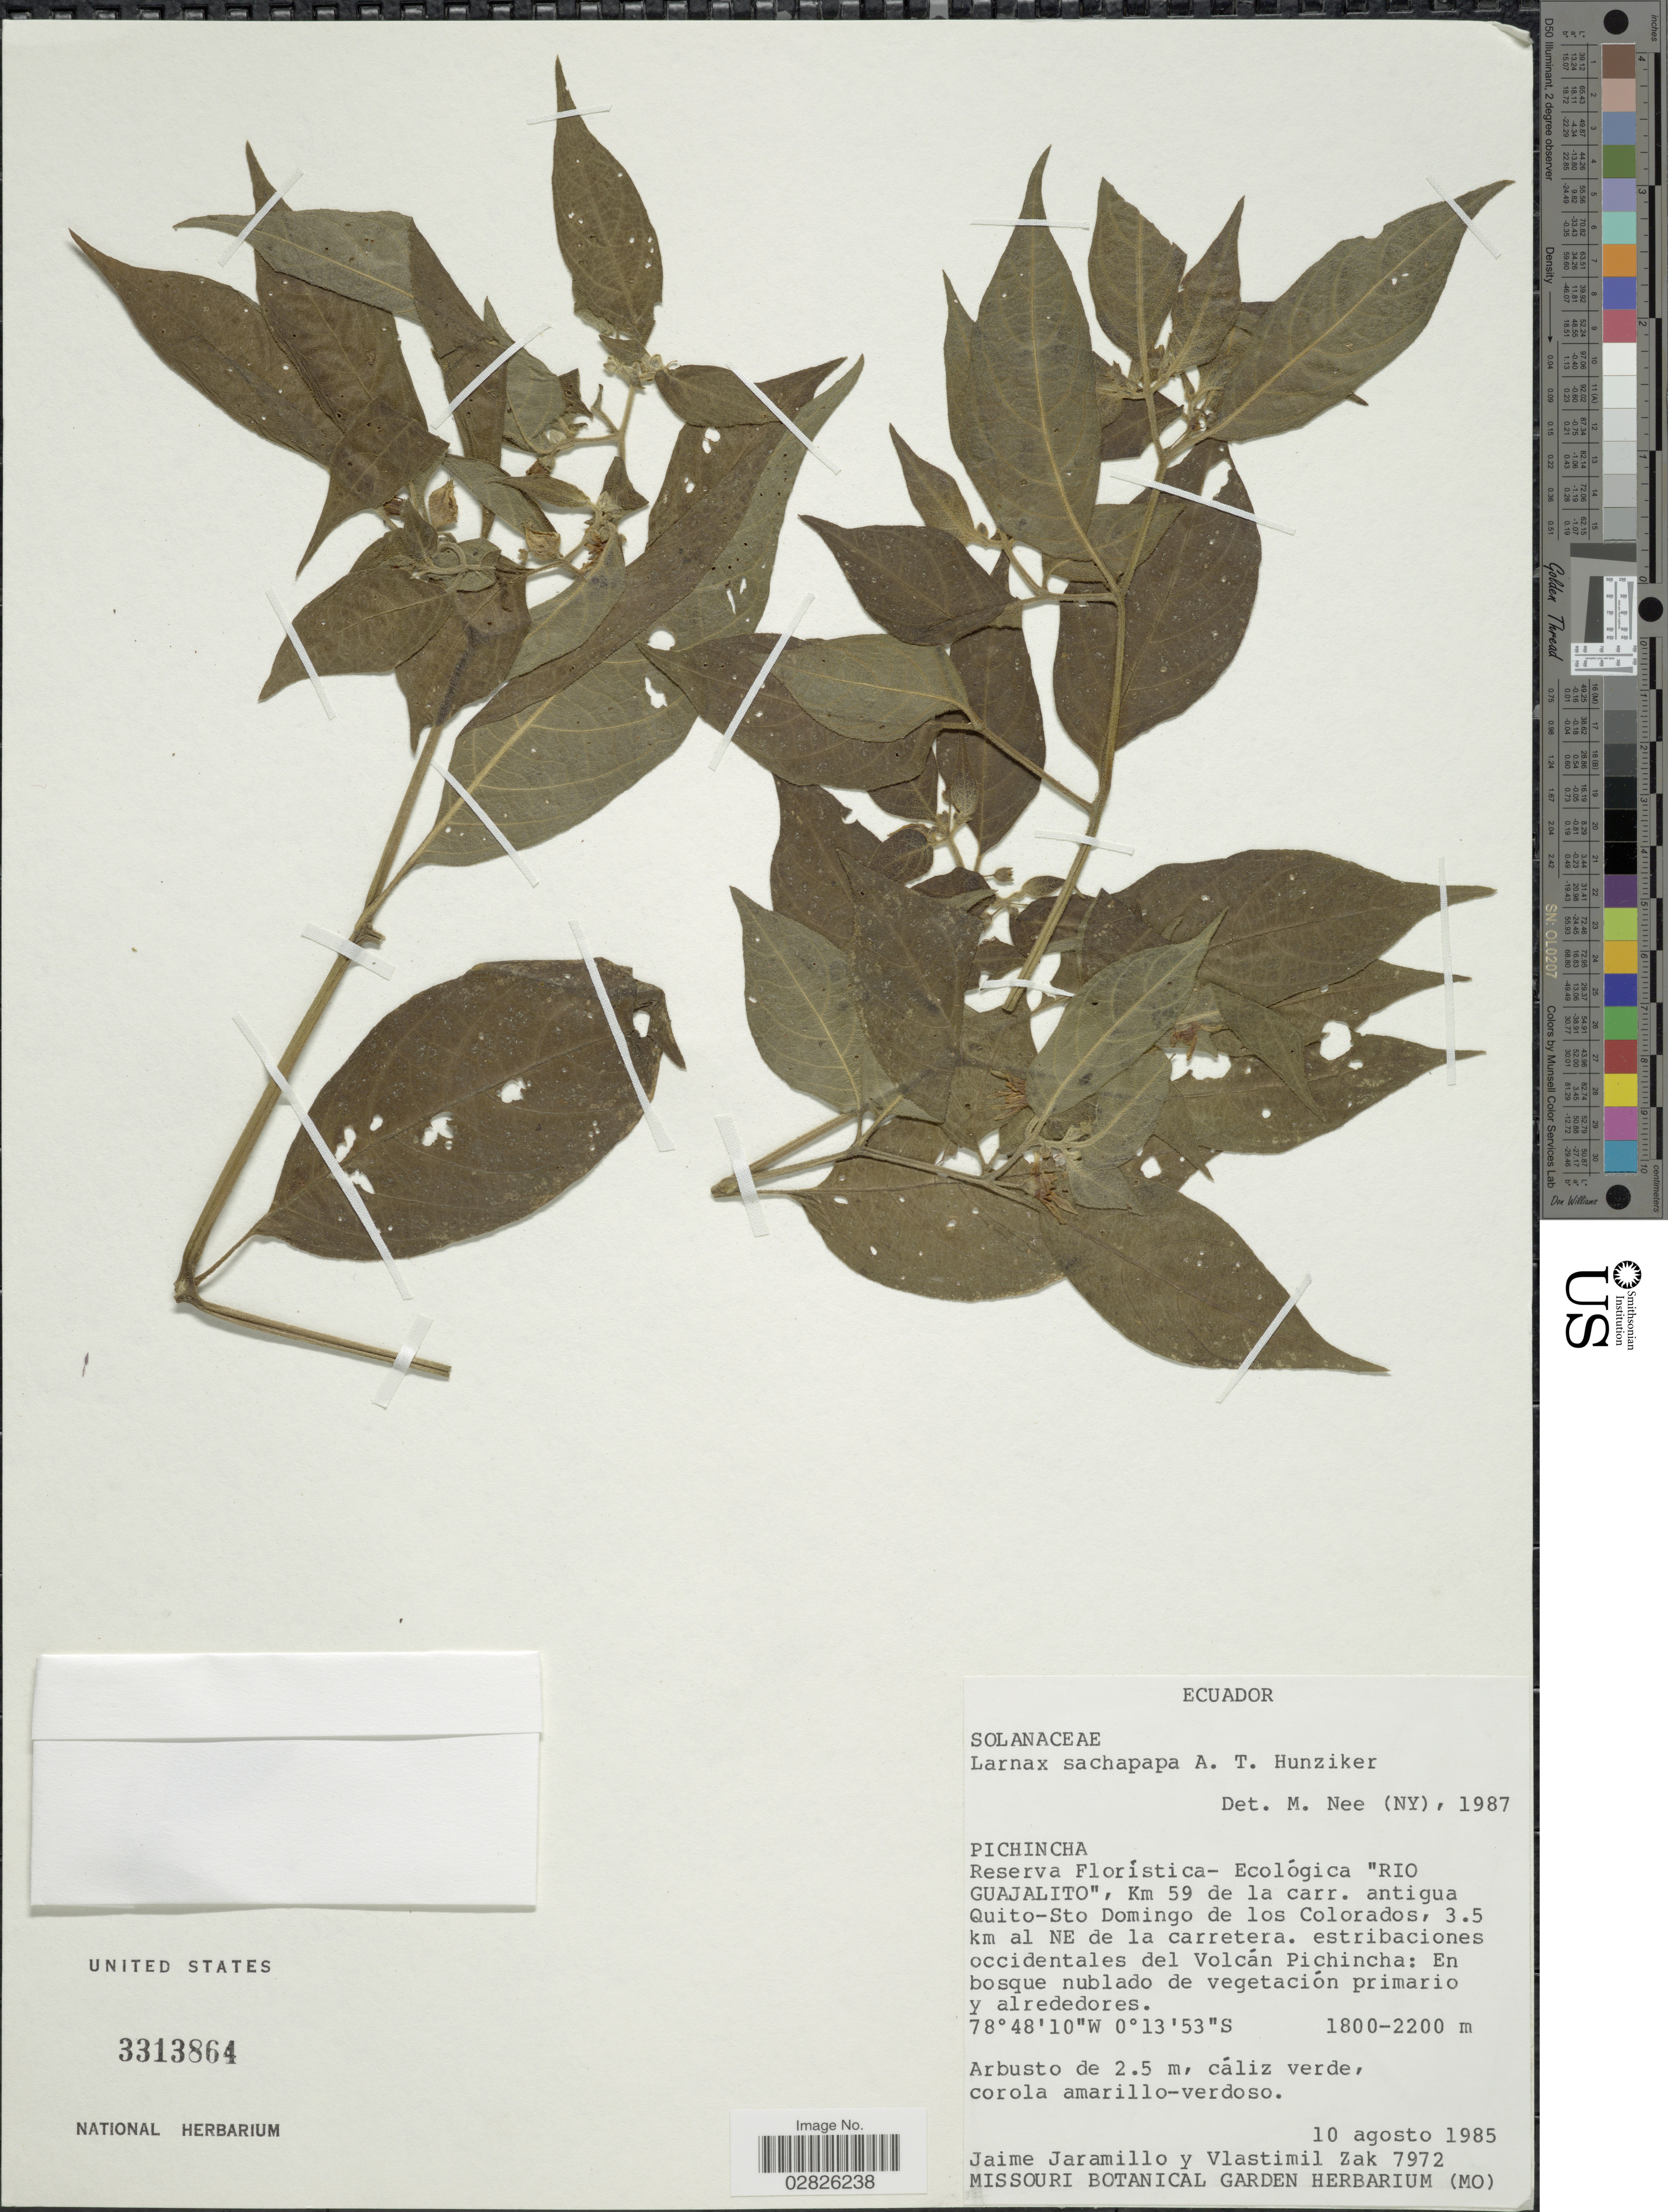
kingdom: Plantae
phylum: Tracheophyta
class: Magnoliopsida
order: Solanales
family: Solanaceae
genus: Larnax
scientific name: Larnax sachapapa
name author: Hunz.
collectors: J. Jaramillo & V. Zak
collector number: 7972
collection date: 1985-08-10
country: Ecuador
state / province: Pichincha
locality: Reserva Floristica-Ecologica "Rio Guajalito", Km 59 de la carr. antigua Quito-Sto Domingo de los Colorados, 3.5 km al NE de la carretera. estribaciones occidentales del Volcán Pichincha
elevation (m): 1800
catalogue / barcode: US 3313864